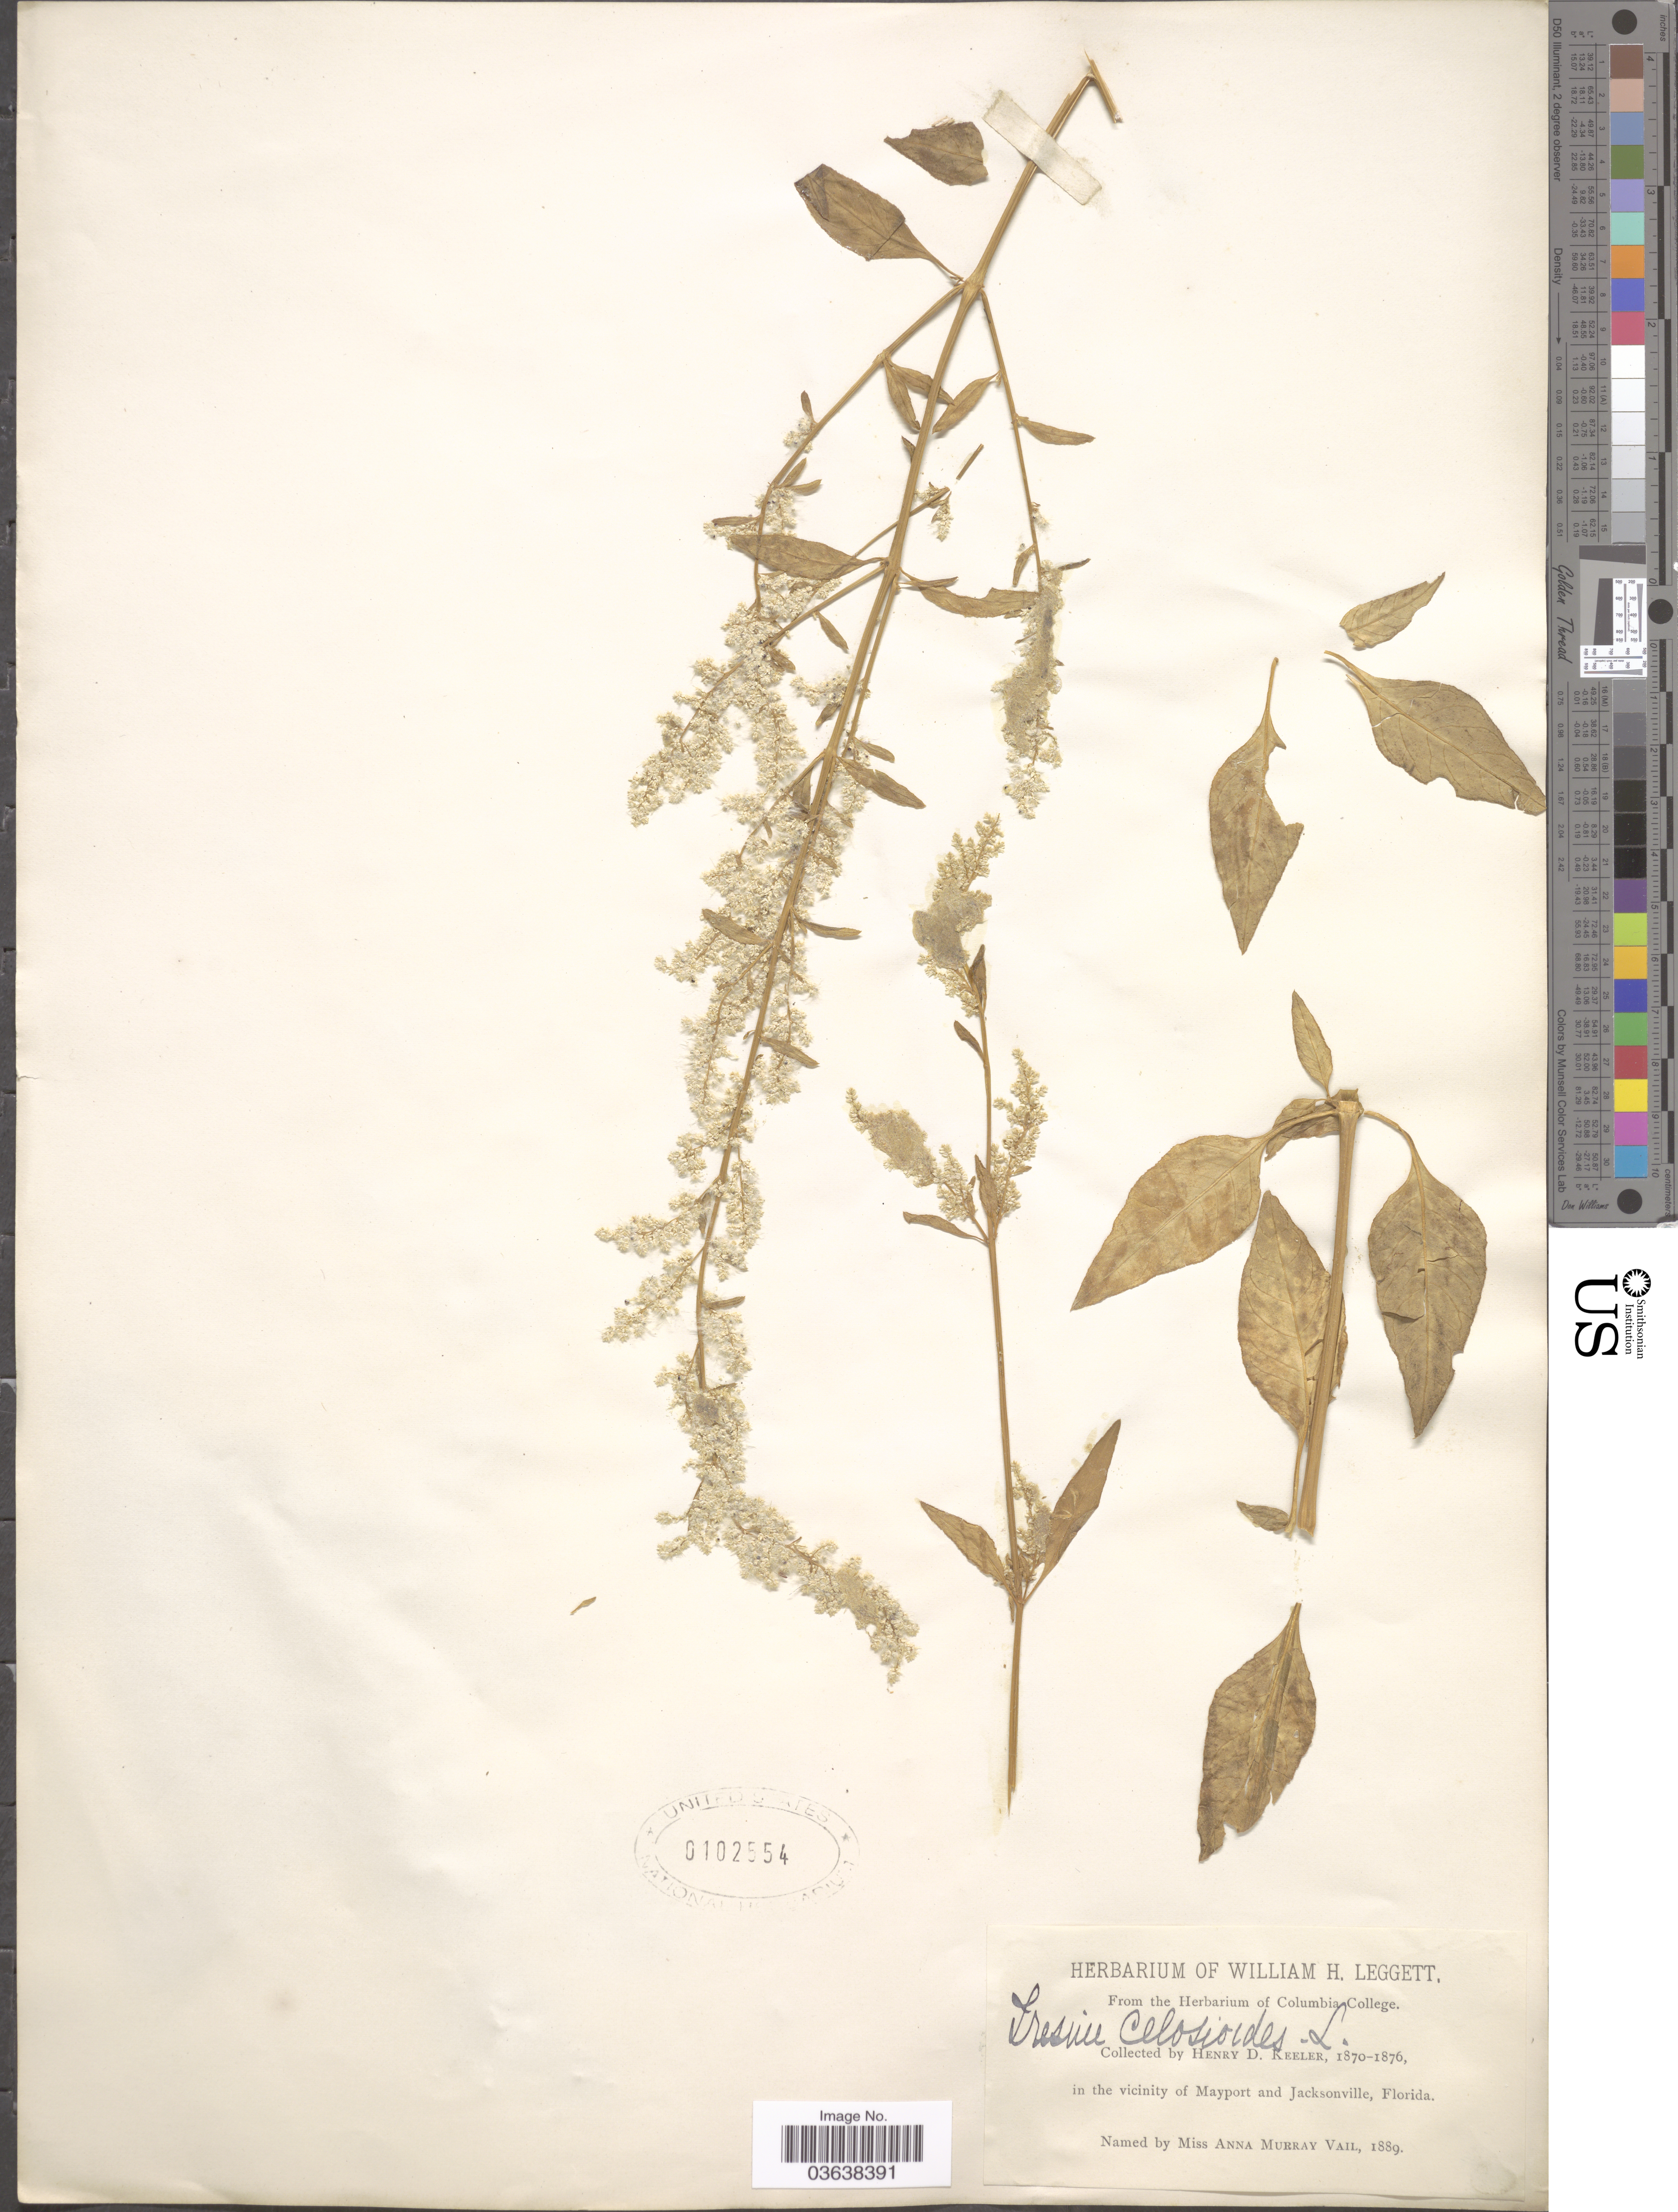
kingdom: Plantae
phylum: Tracheophyta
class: Magnoliopsida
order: Caryophyllales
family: Amaranthaceae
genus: Iresine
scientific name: Iresine celosia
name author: L.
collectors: H. Keeler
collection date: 1870/1876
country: United States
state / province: Florida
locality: Vicinity of Mayport and Jacksonville.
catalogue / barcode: US 102554